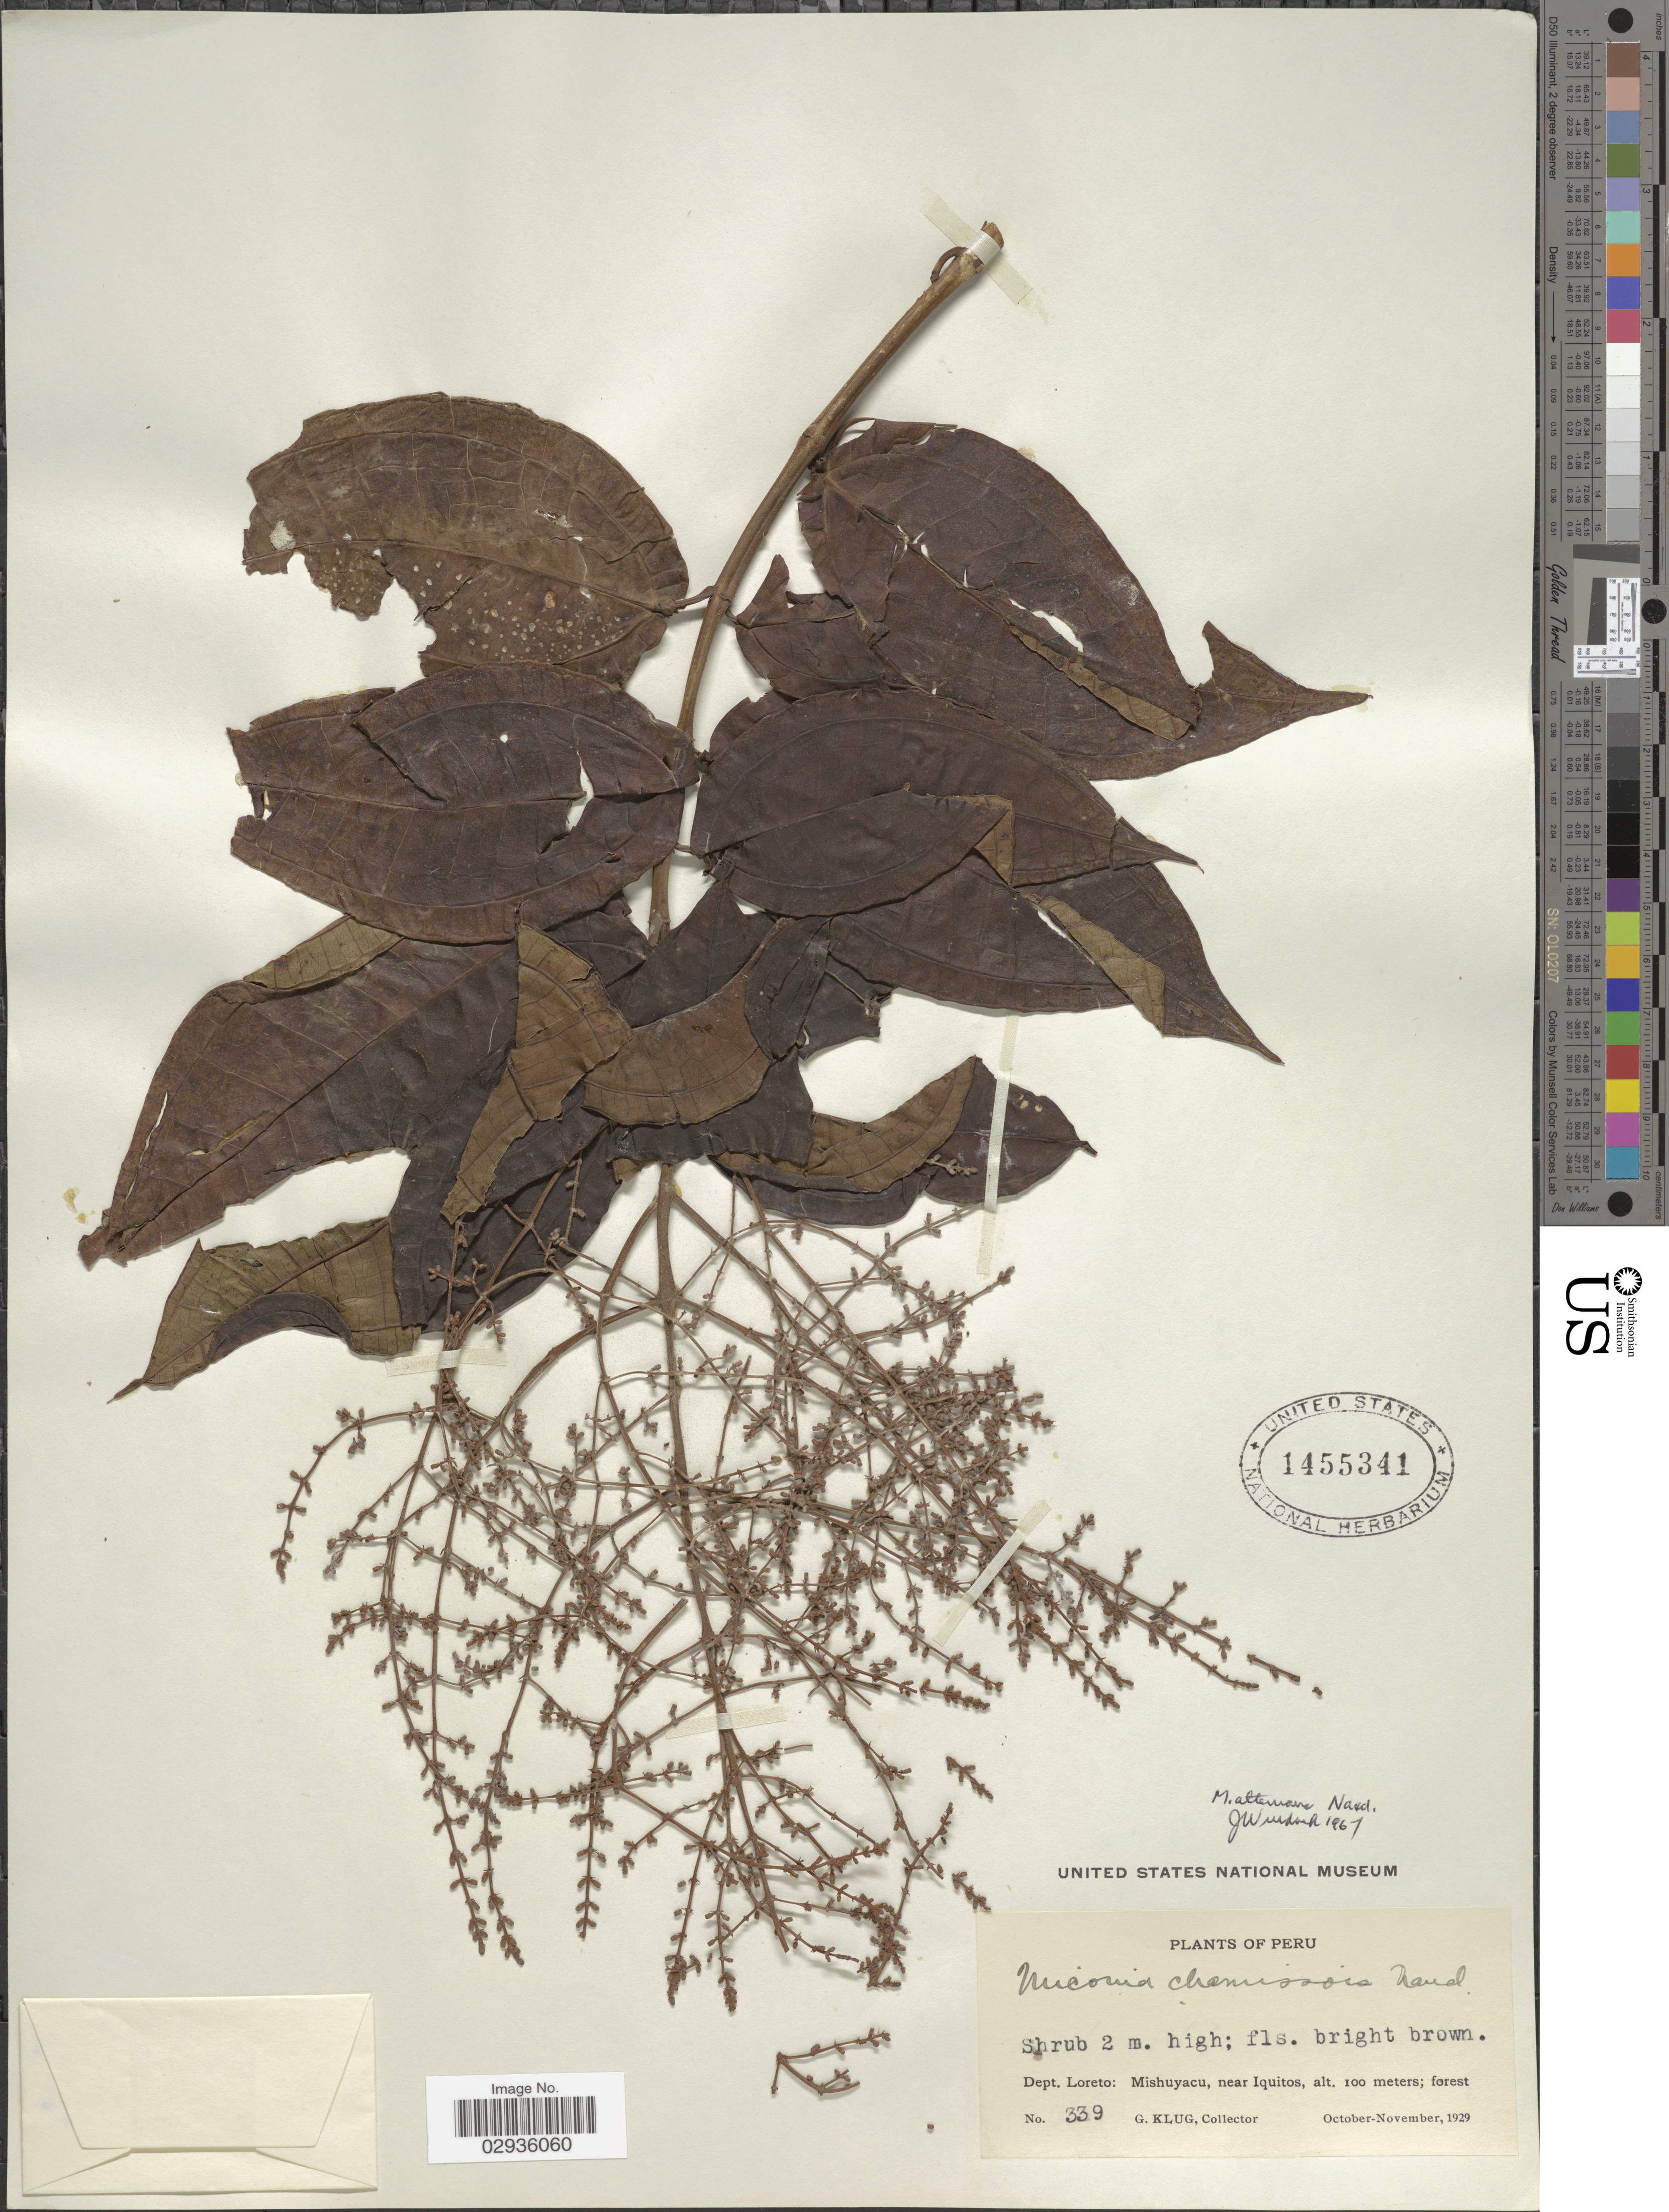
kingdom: Plantae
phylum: Tracheophyta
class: Magnoliopsida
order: Myrtales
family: Melastomataceae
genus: Miconia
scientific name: Miconia alternans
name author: Naudin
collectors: G. Klug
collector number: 339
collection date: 1929-10/1929-11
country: Peru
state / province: Loreto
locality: Mishuyacu, near Iquitos.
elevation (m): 100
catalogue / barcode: US 1455341